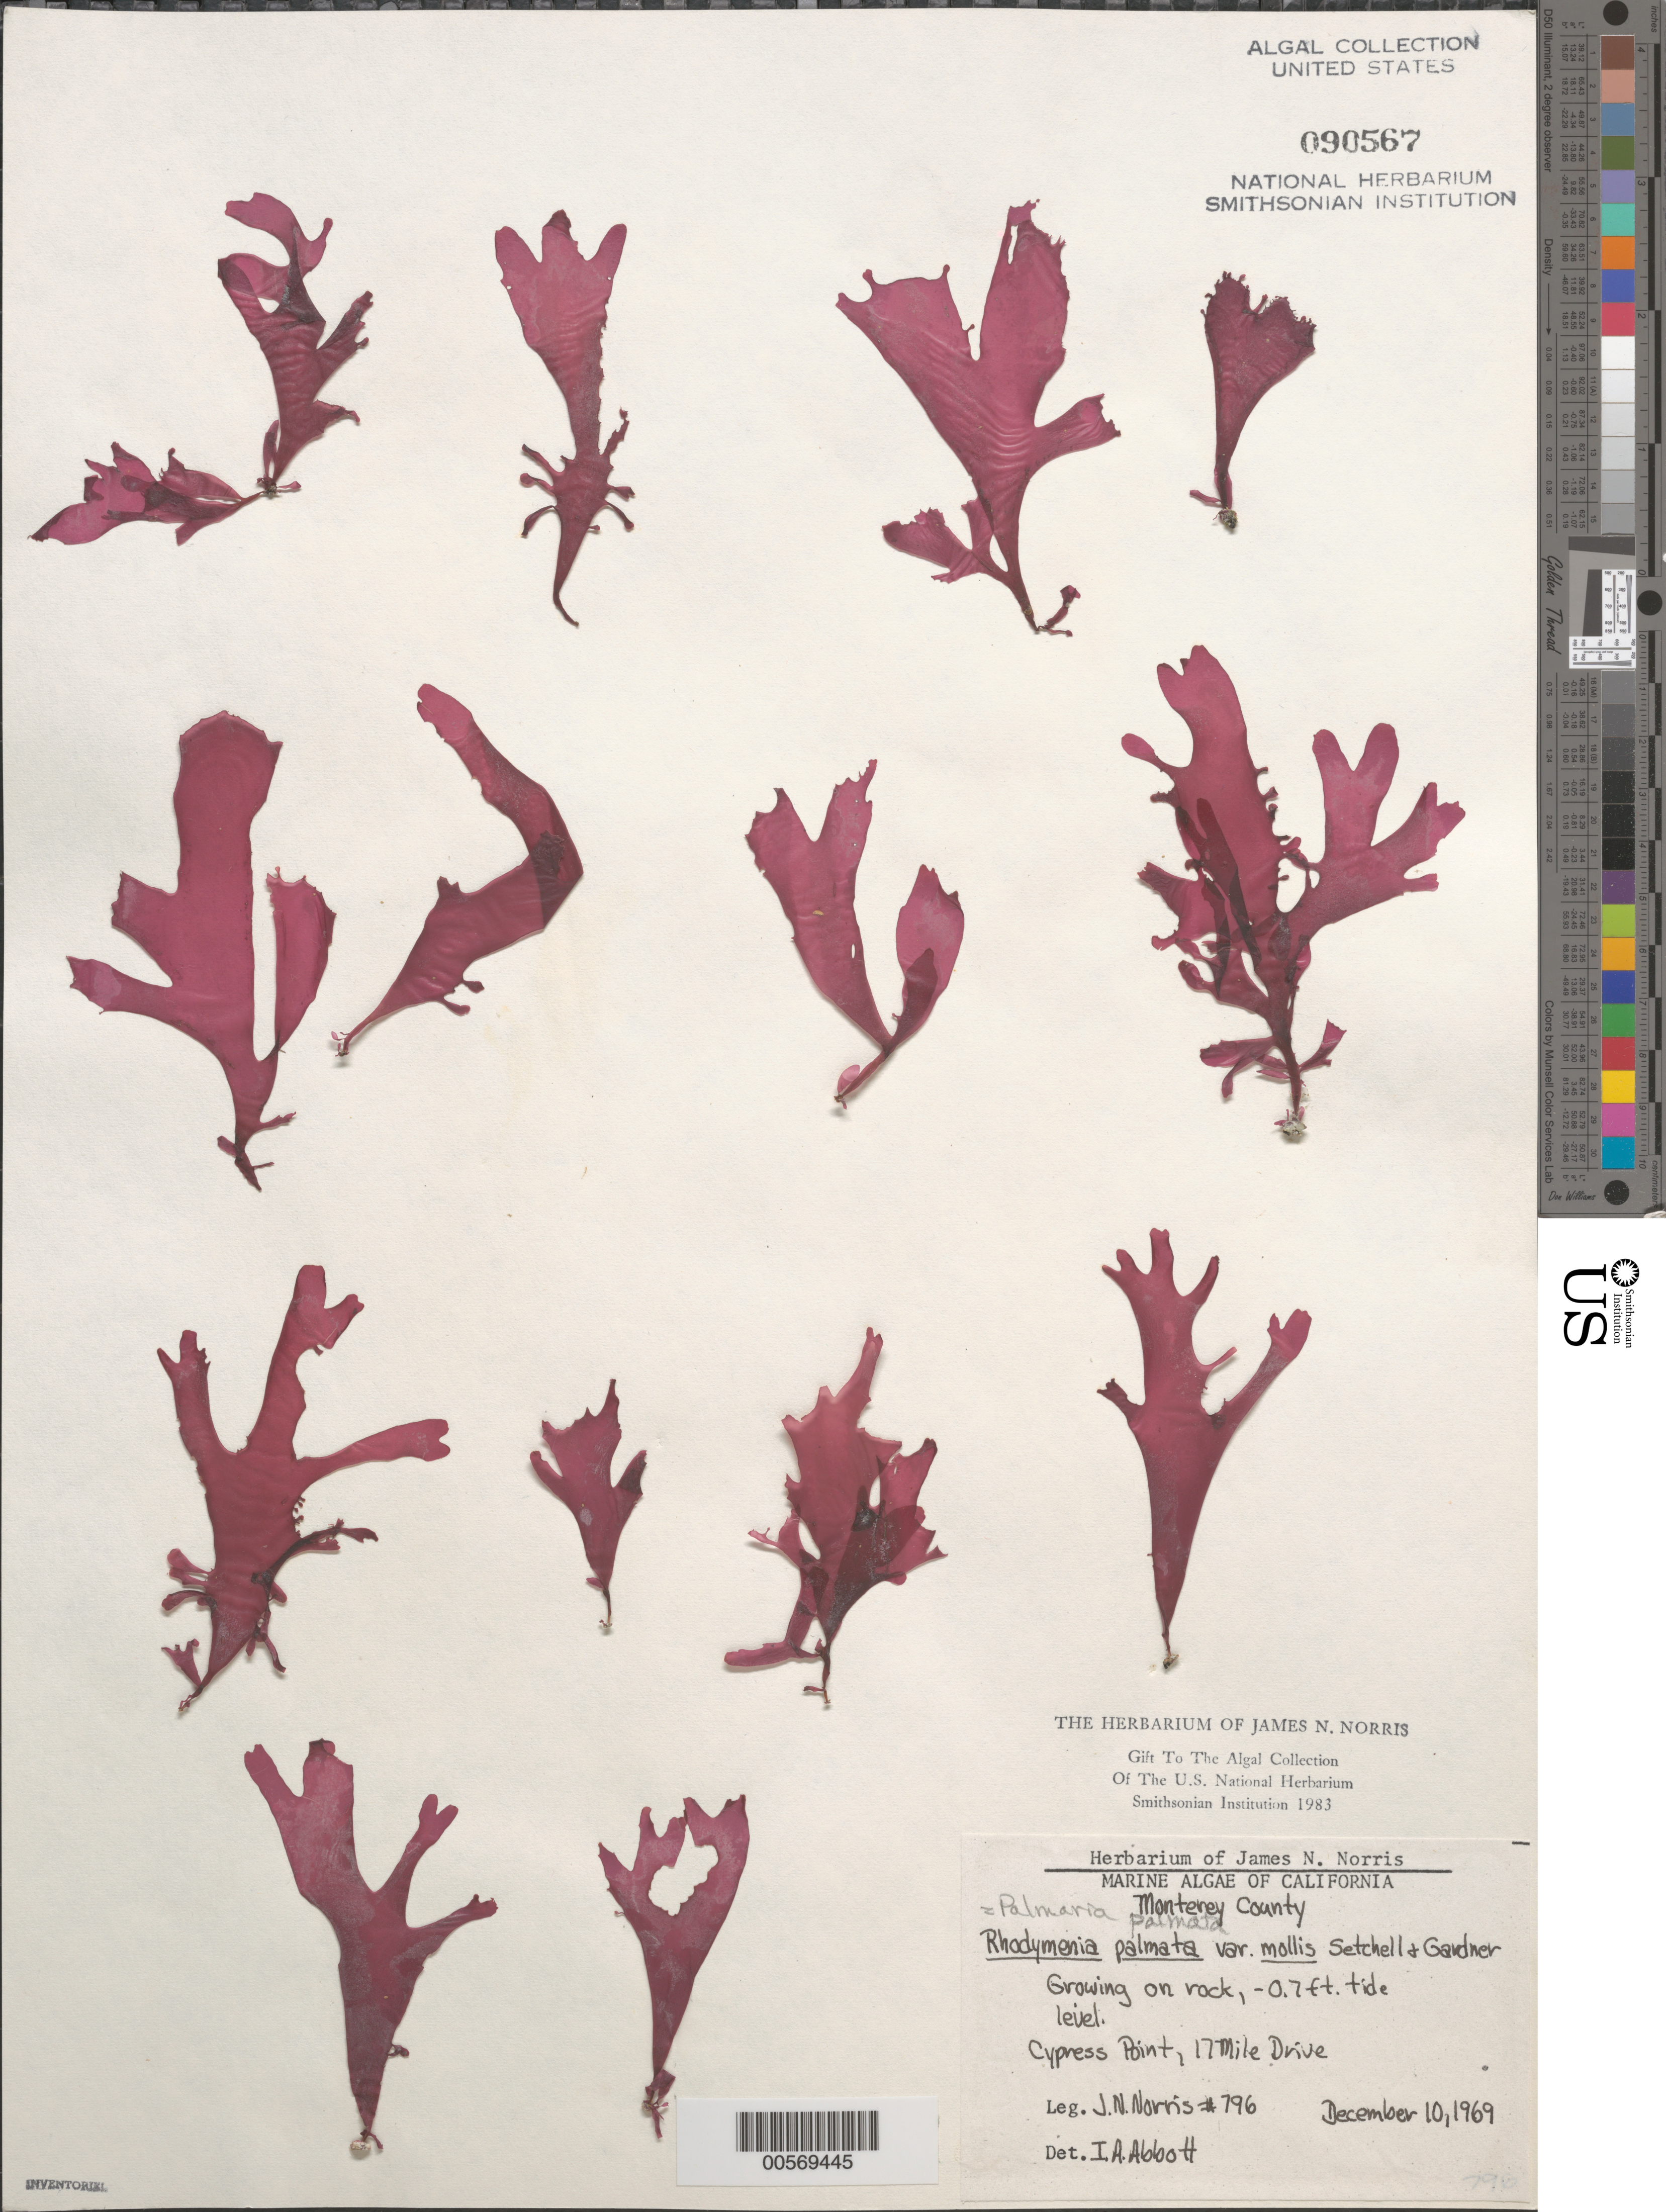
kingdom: Plantae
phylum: Rhodophyta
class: Florideophyceae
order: Palmariales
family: Palmariaceae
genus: Palmaria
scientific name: Palmaria palmata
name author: (L.) F. Weber & D. Mohr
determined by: Abbott, Isabella A.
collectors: J. N. Norris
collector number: JN-796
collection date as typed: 10 Dec 1969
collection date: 1969-12-10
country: United States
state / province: California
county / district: Monterey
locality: Cypress Point, 17 Mile Drive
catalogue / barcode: US 90567